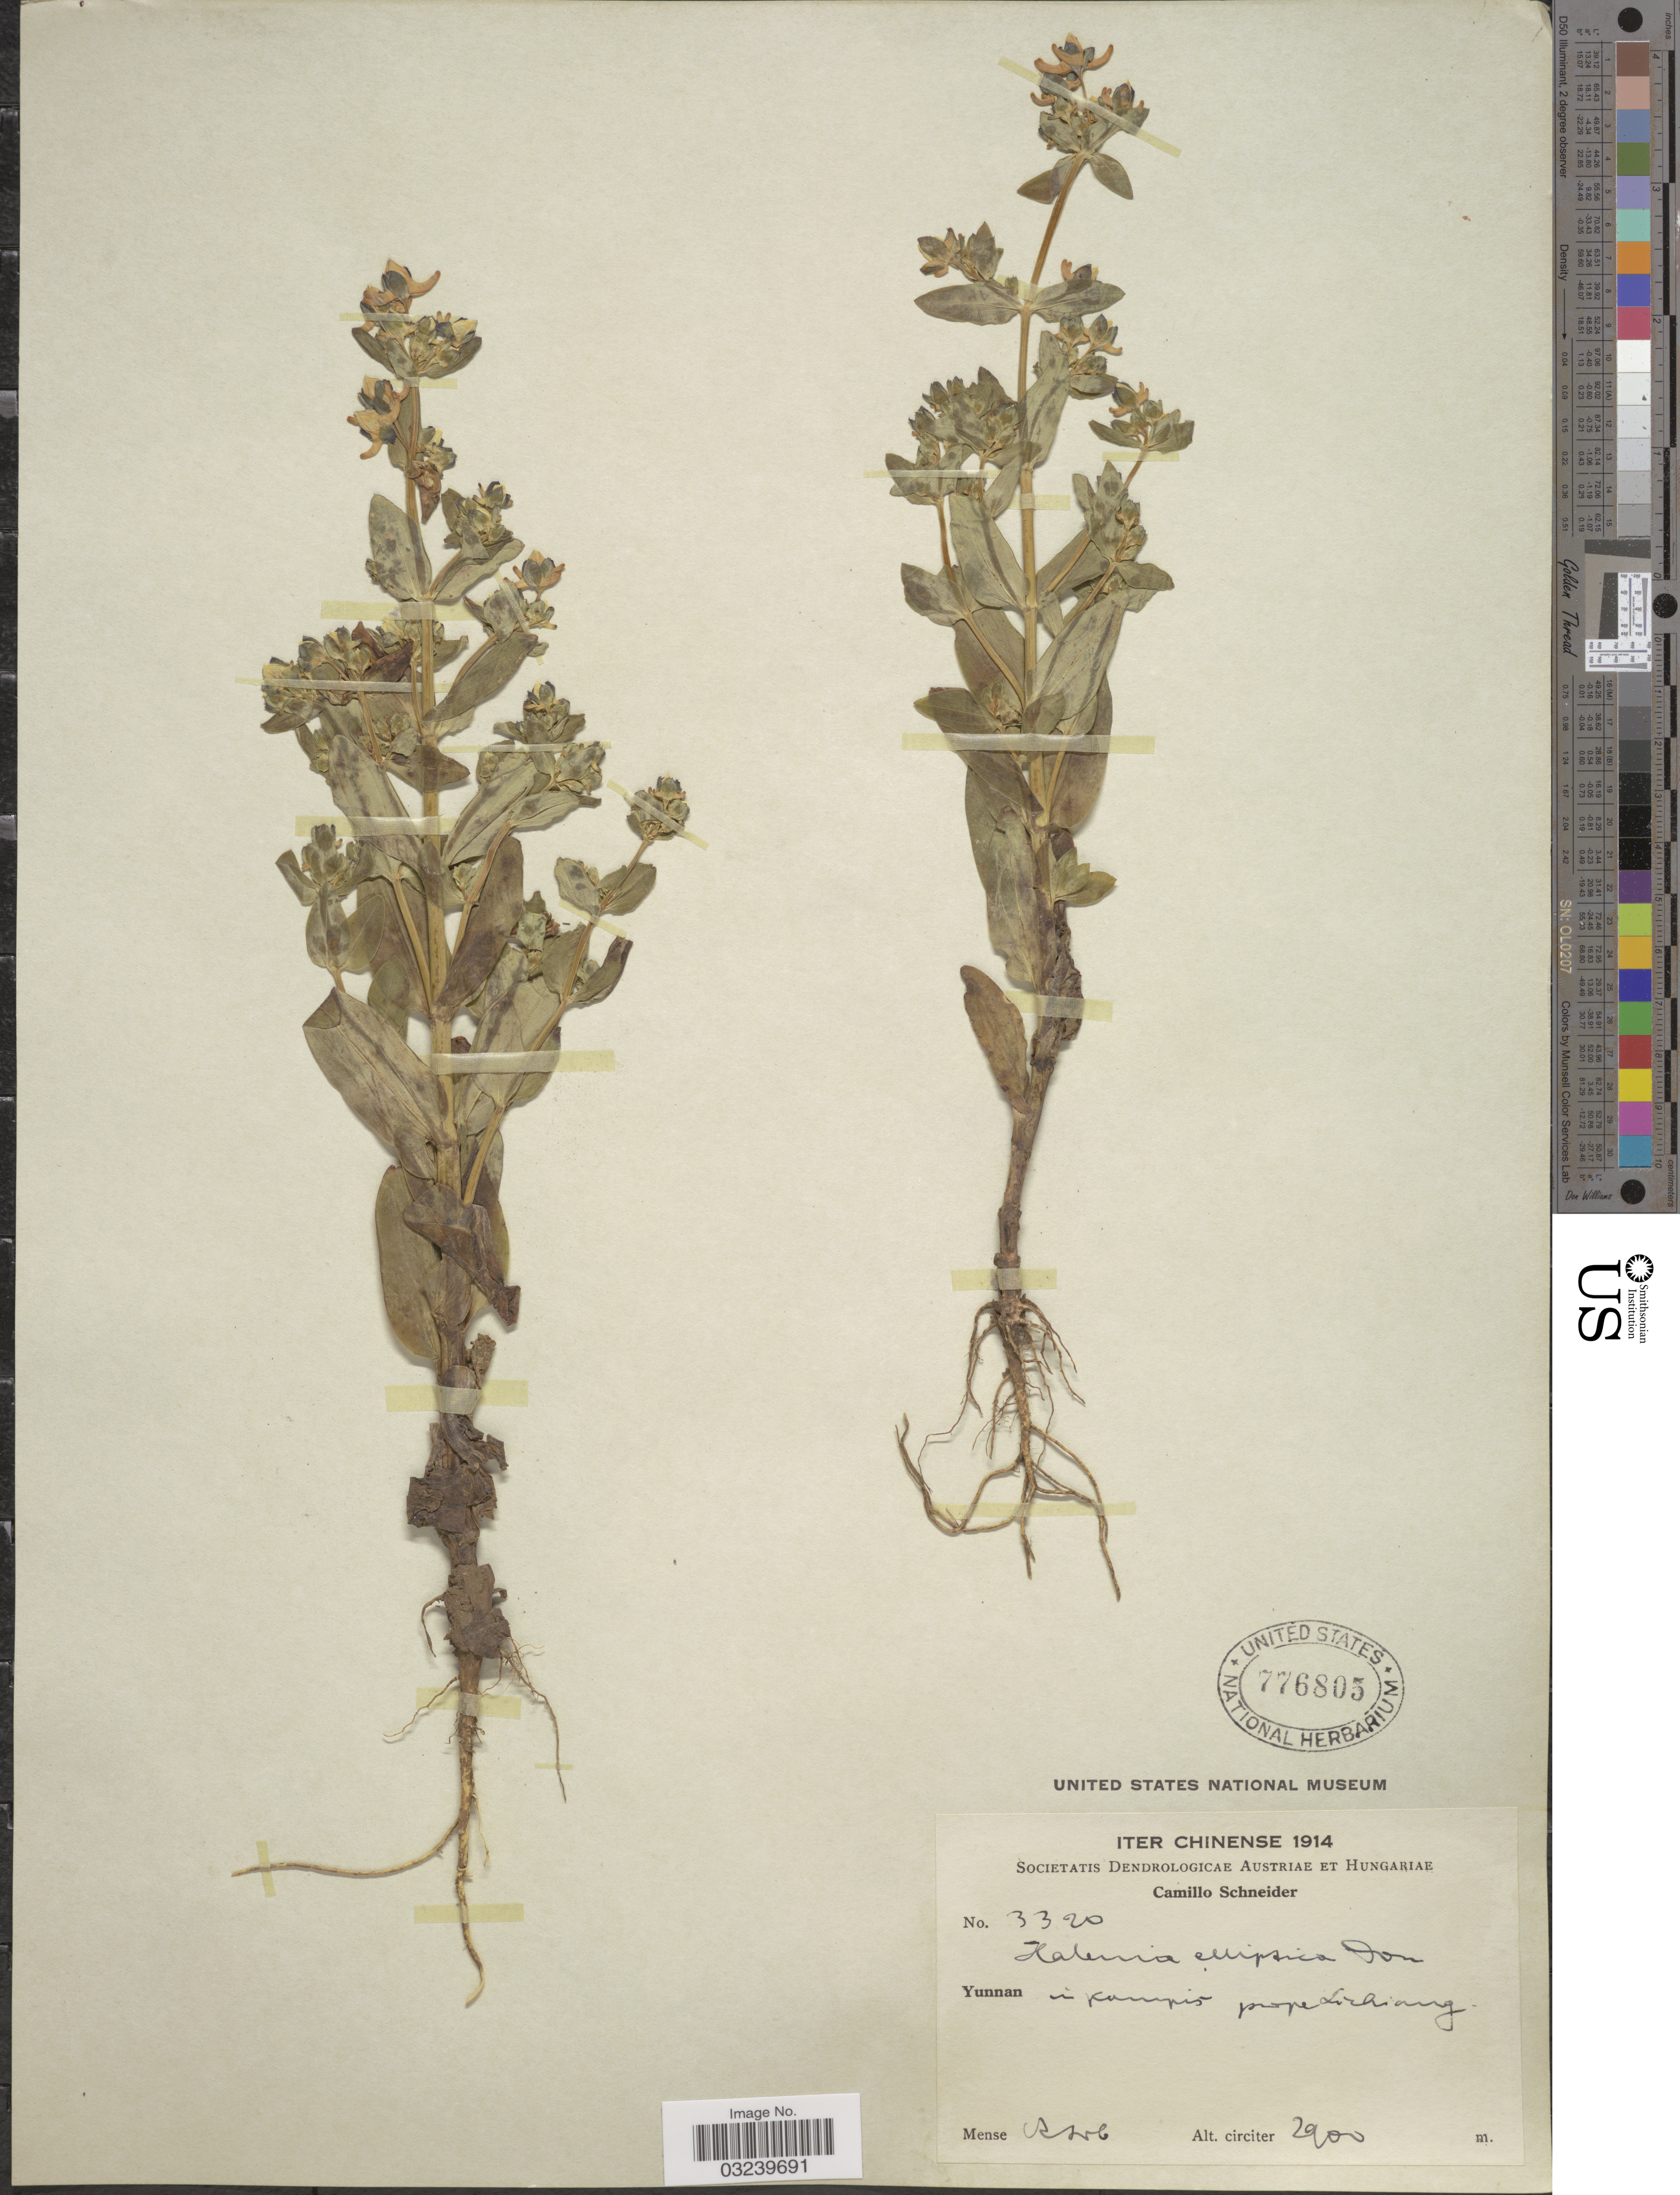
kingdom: Plantae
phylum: Tracheophyta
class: Magnoliopsida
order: Gentianales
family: Gentianaceae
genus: Halenia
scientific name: Halenia elliptica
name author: D. Don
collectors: C. K. Schneider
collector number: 3320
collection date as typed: ! 1914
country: China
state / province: Yunnan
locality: Yunnan in campis prope Lichiang.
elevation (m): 2900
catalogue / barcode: US 776805